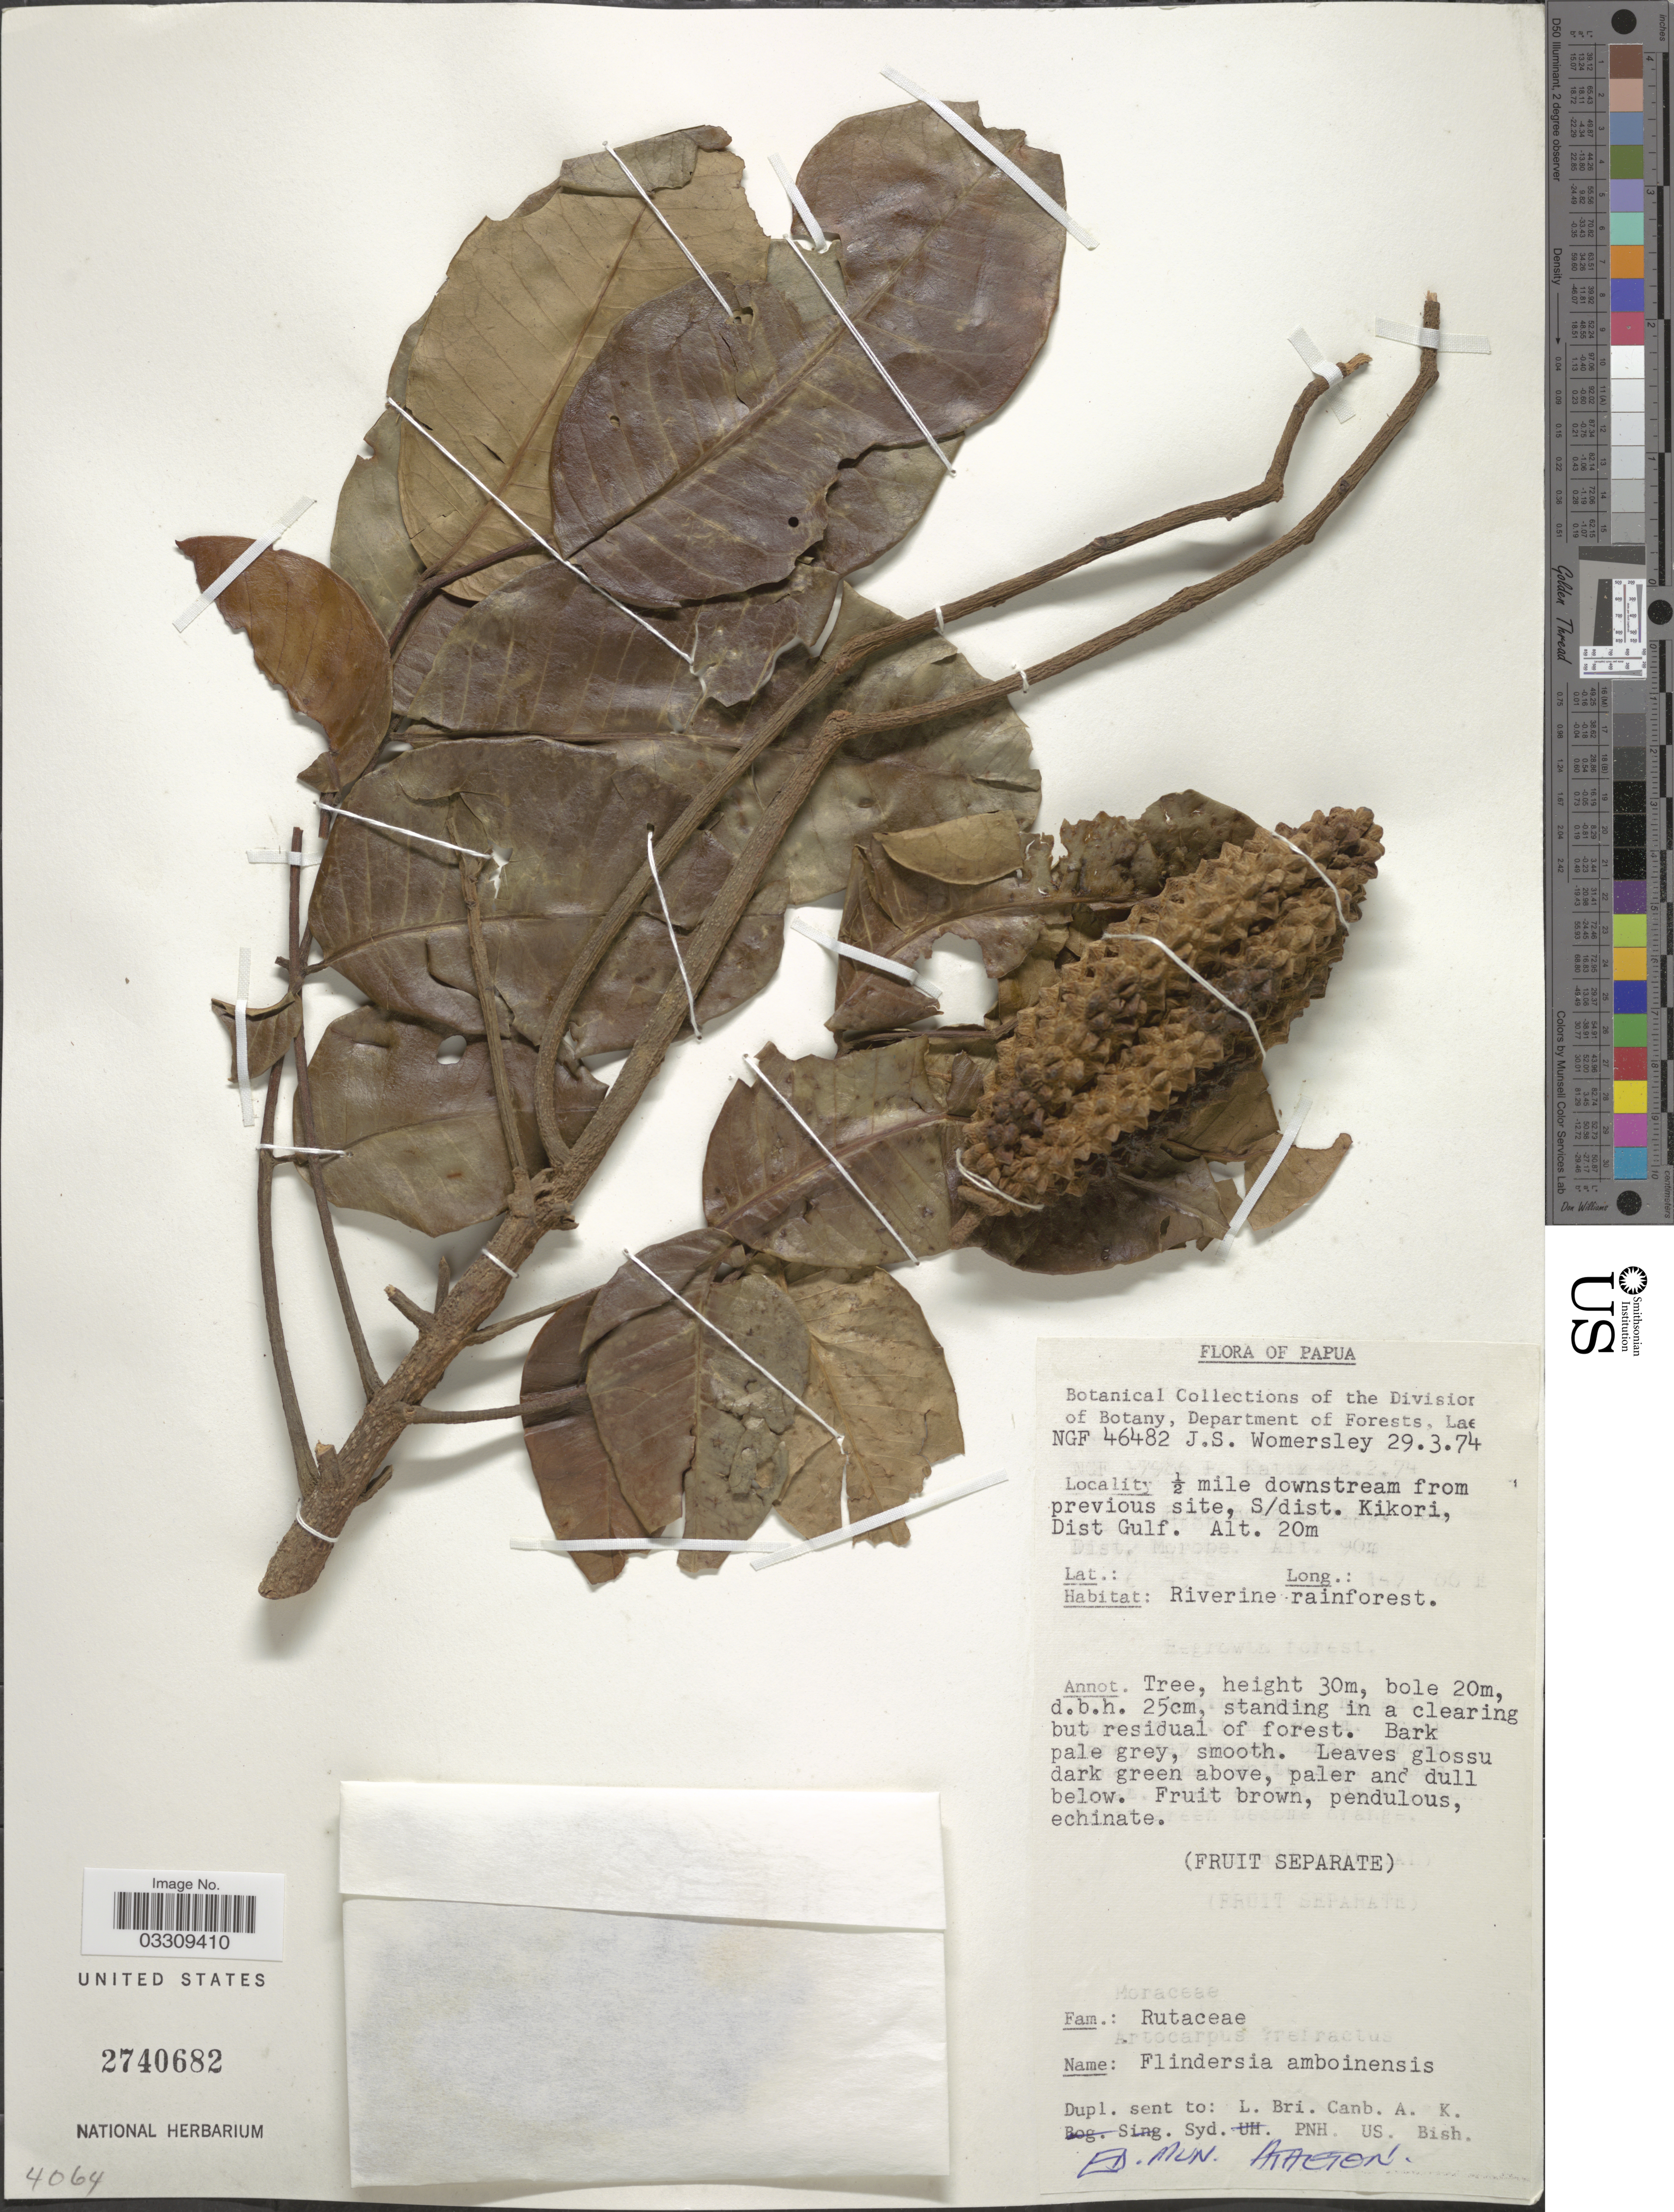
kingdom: Plantae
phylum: Tracheophyta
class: Magnoliopsida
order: Sapindales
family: Rutaceae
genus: Flindersia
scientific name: Flindersia amboinensis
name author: Poir.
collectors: J. S. Womersley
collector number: NGF46482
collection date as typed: Transcribed d/m/y: 29/3/74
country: Papua New Guinea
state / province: Gulf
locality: Papua. ½ mile downstream from previous site, S/dist. Kikori, Dist. Gulf.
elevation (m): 20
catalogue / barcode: US 2740682